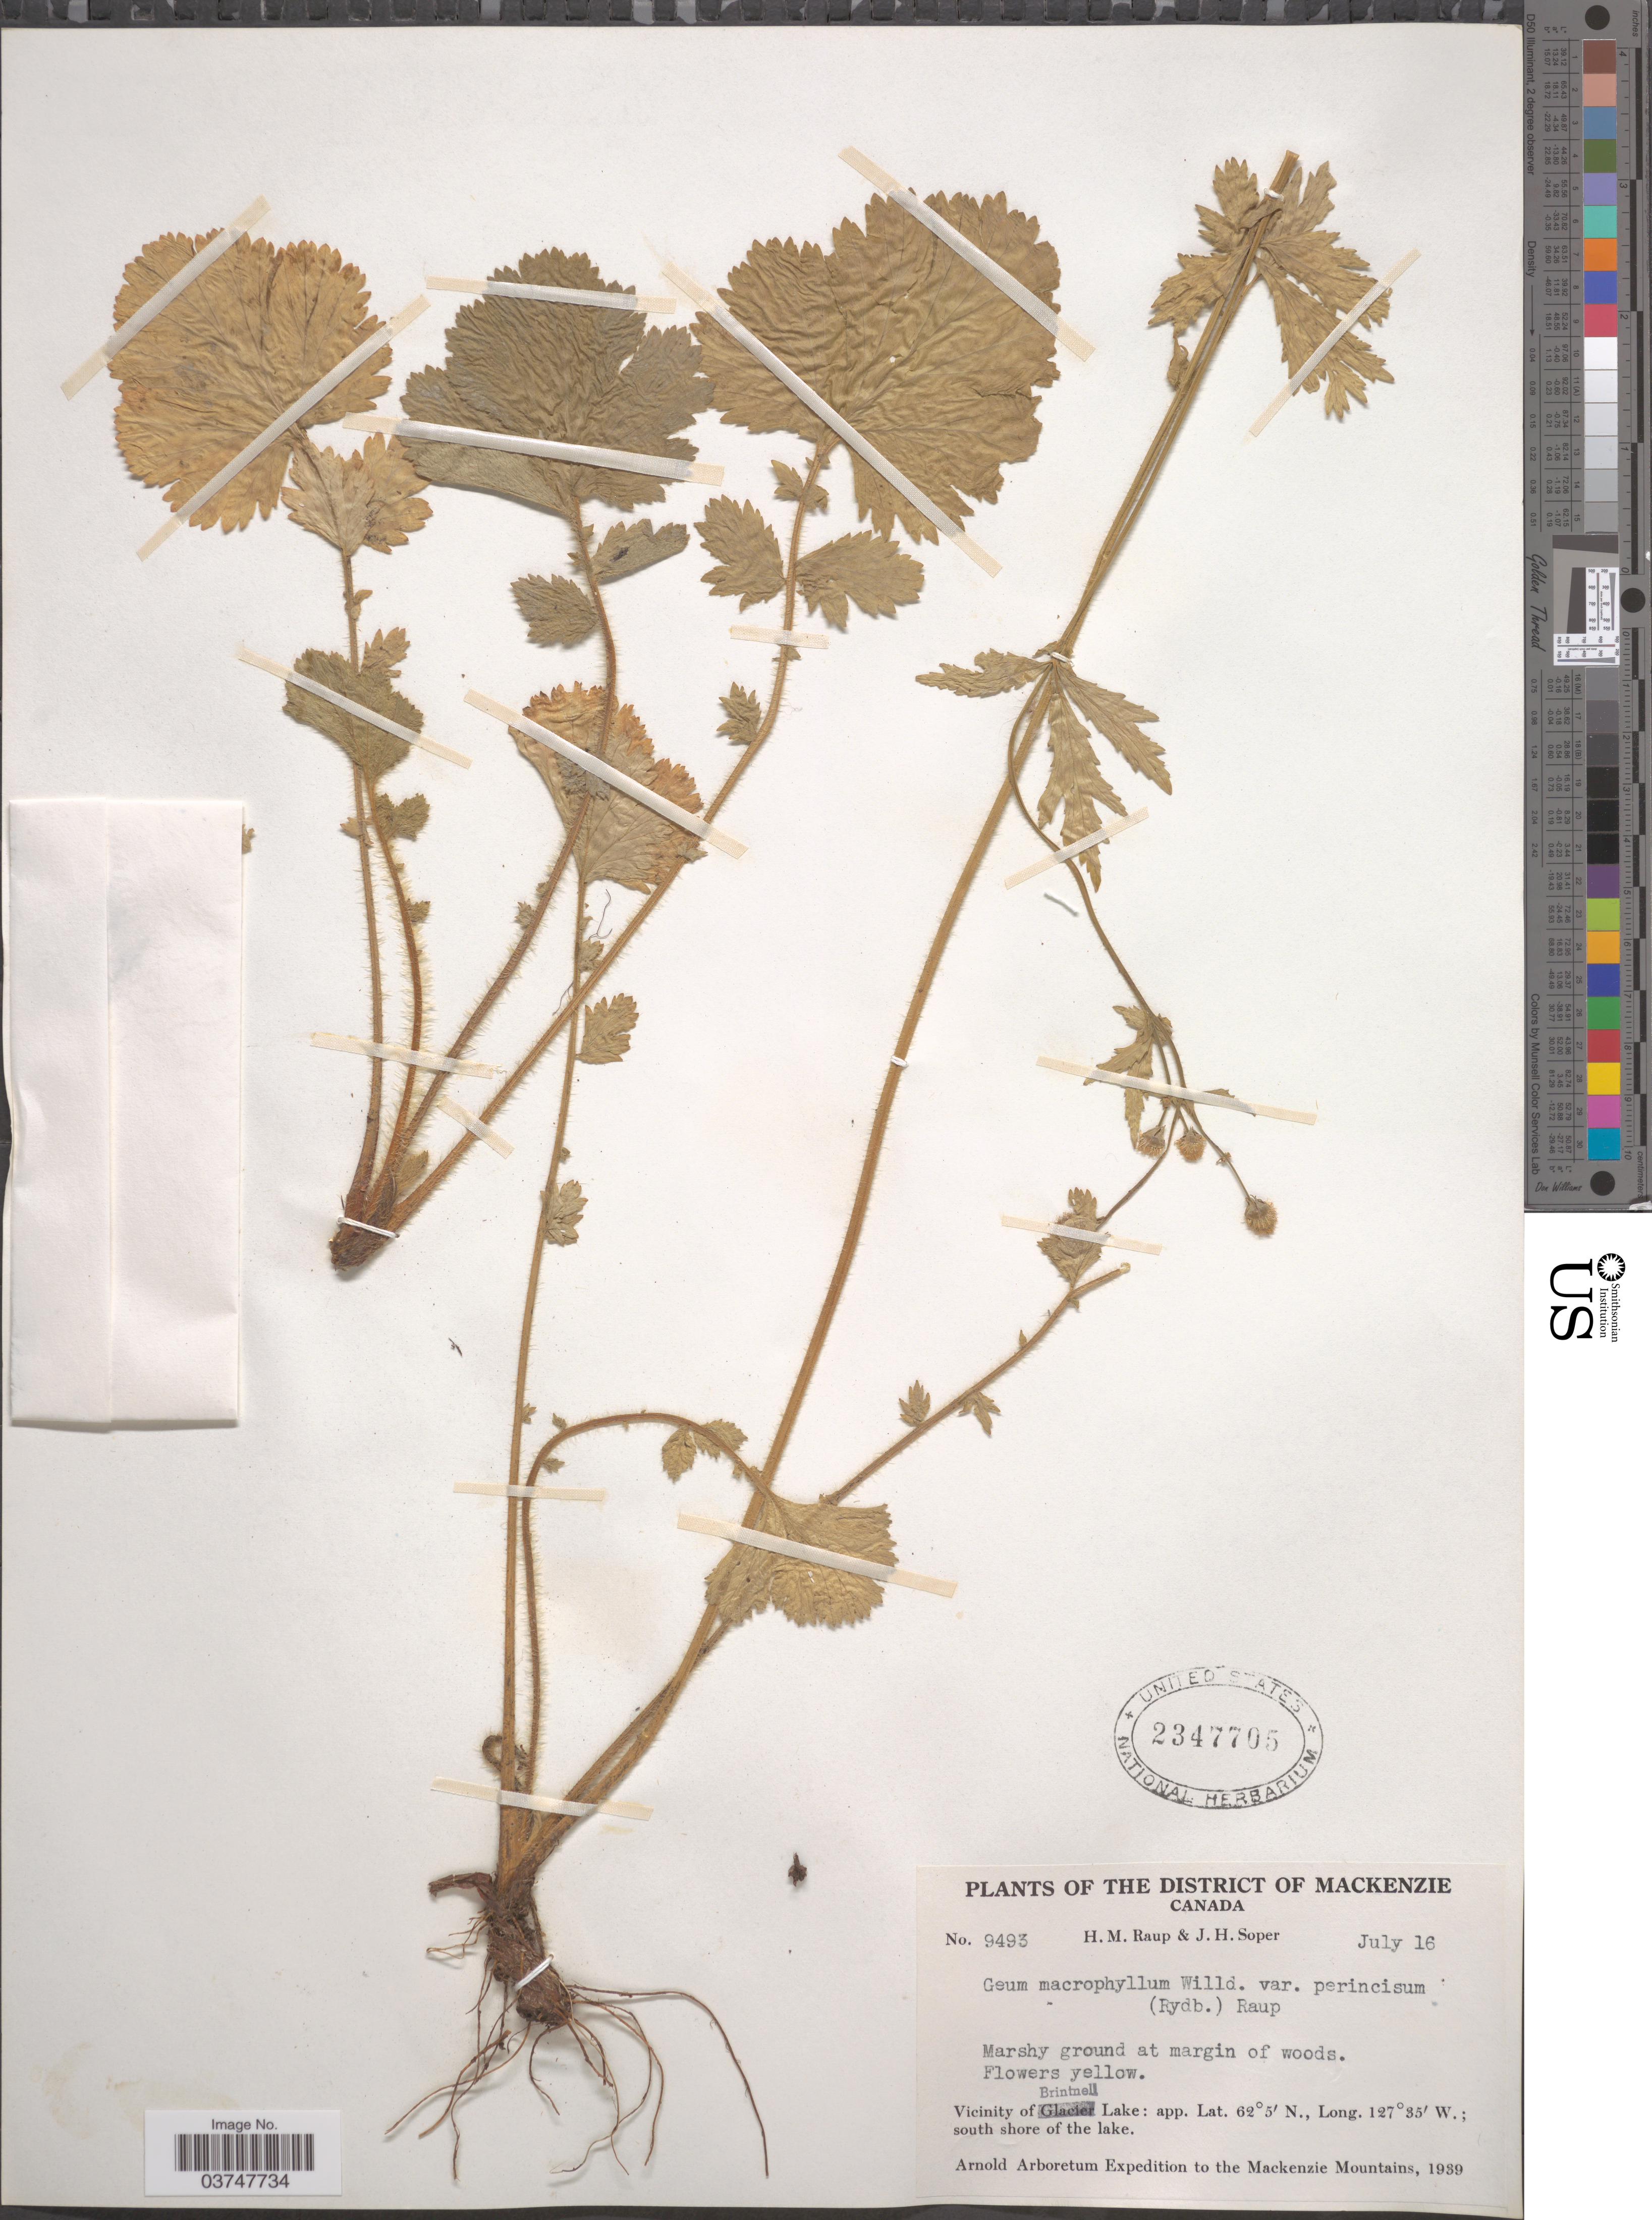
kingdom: Plantae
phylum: Tracheophyta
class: Magnoliopsida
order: Rosales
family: Rosaceae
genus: Geum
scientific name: Geum macrophyllum var. perincisum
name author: (Rydb.) Raup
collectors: H. Raup & J. H. Soper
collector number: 9493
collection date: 1939-07-16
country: Canada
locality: The District of Mackenzie. Vicinity of Brintnell Lake. South shore of the lake. Mackenzie Mountains.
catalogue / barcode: US 2347705